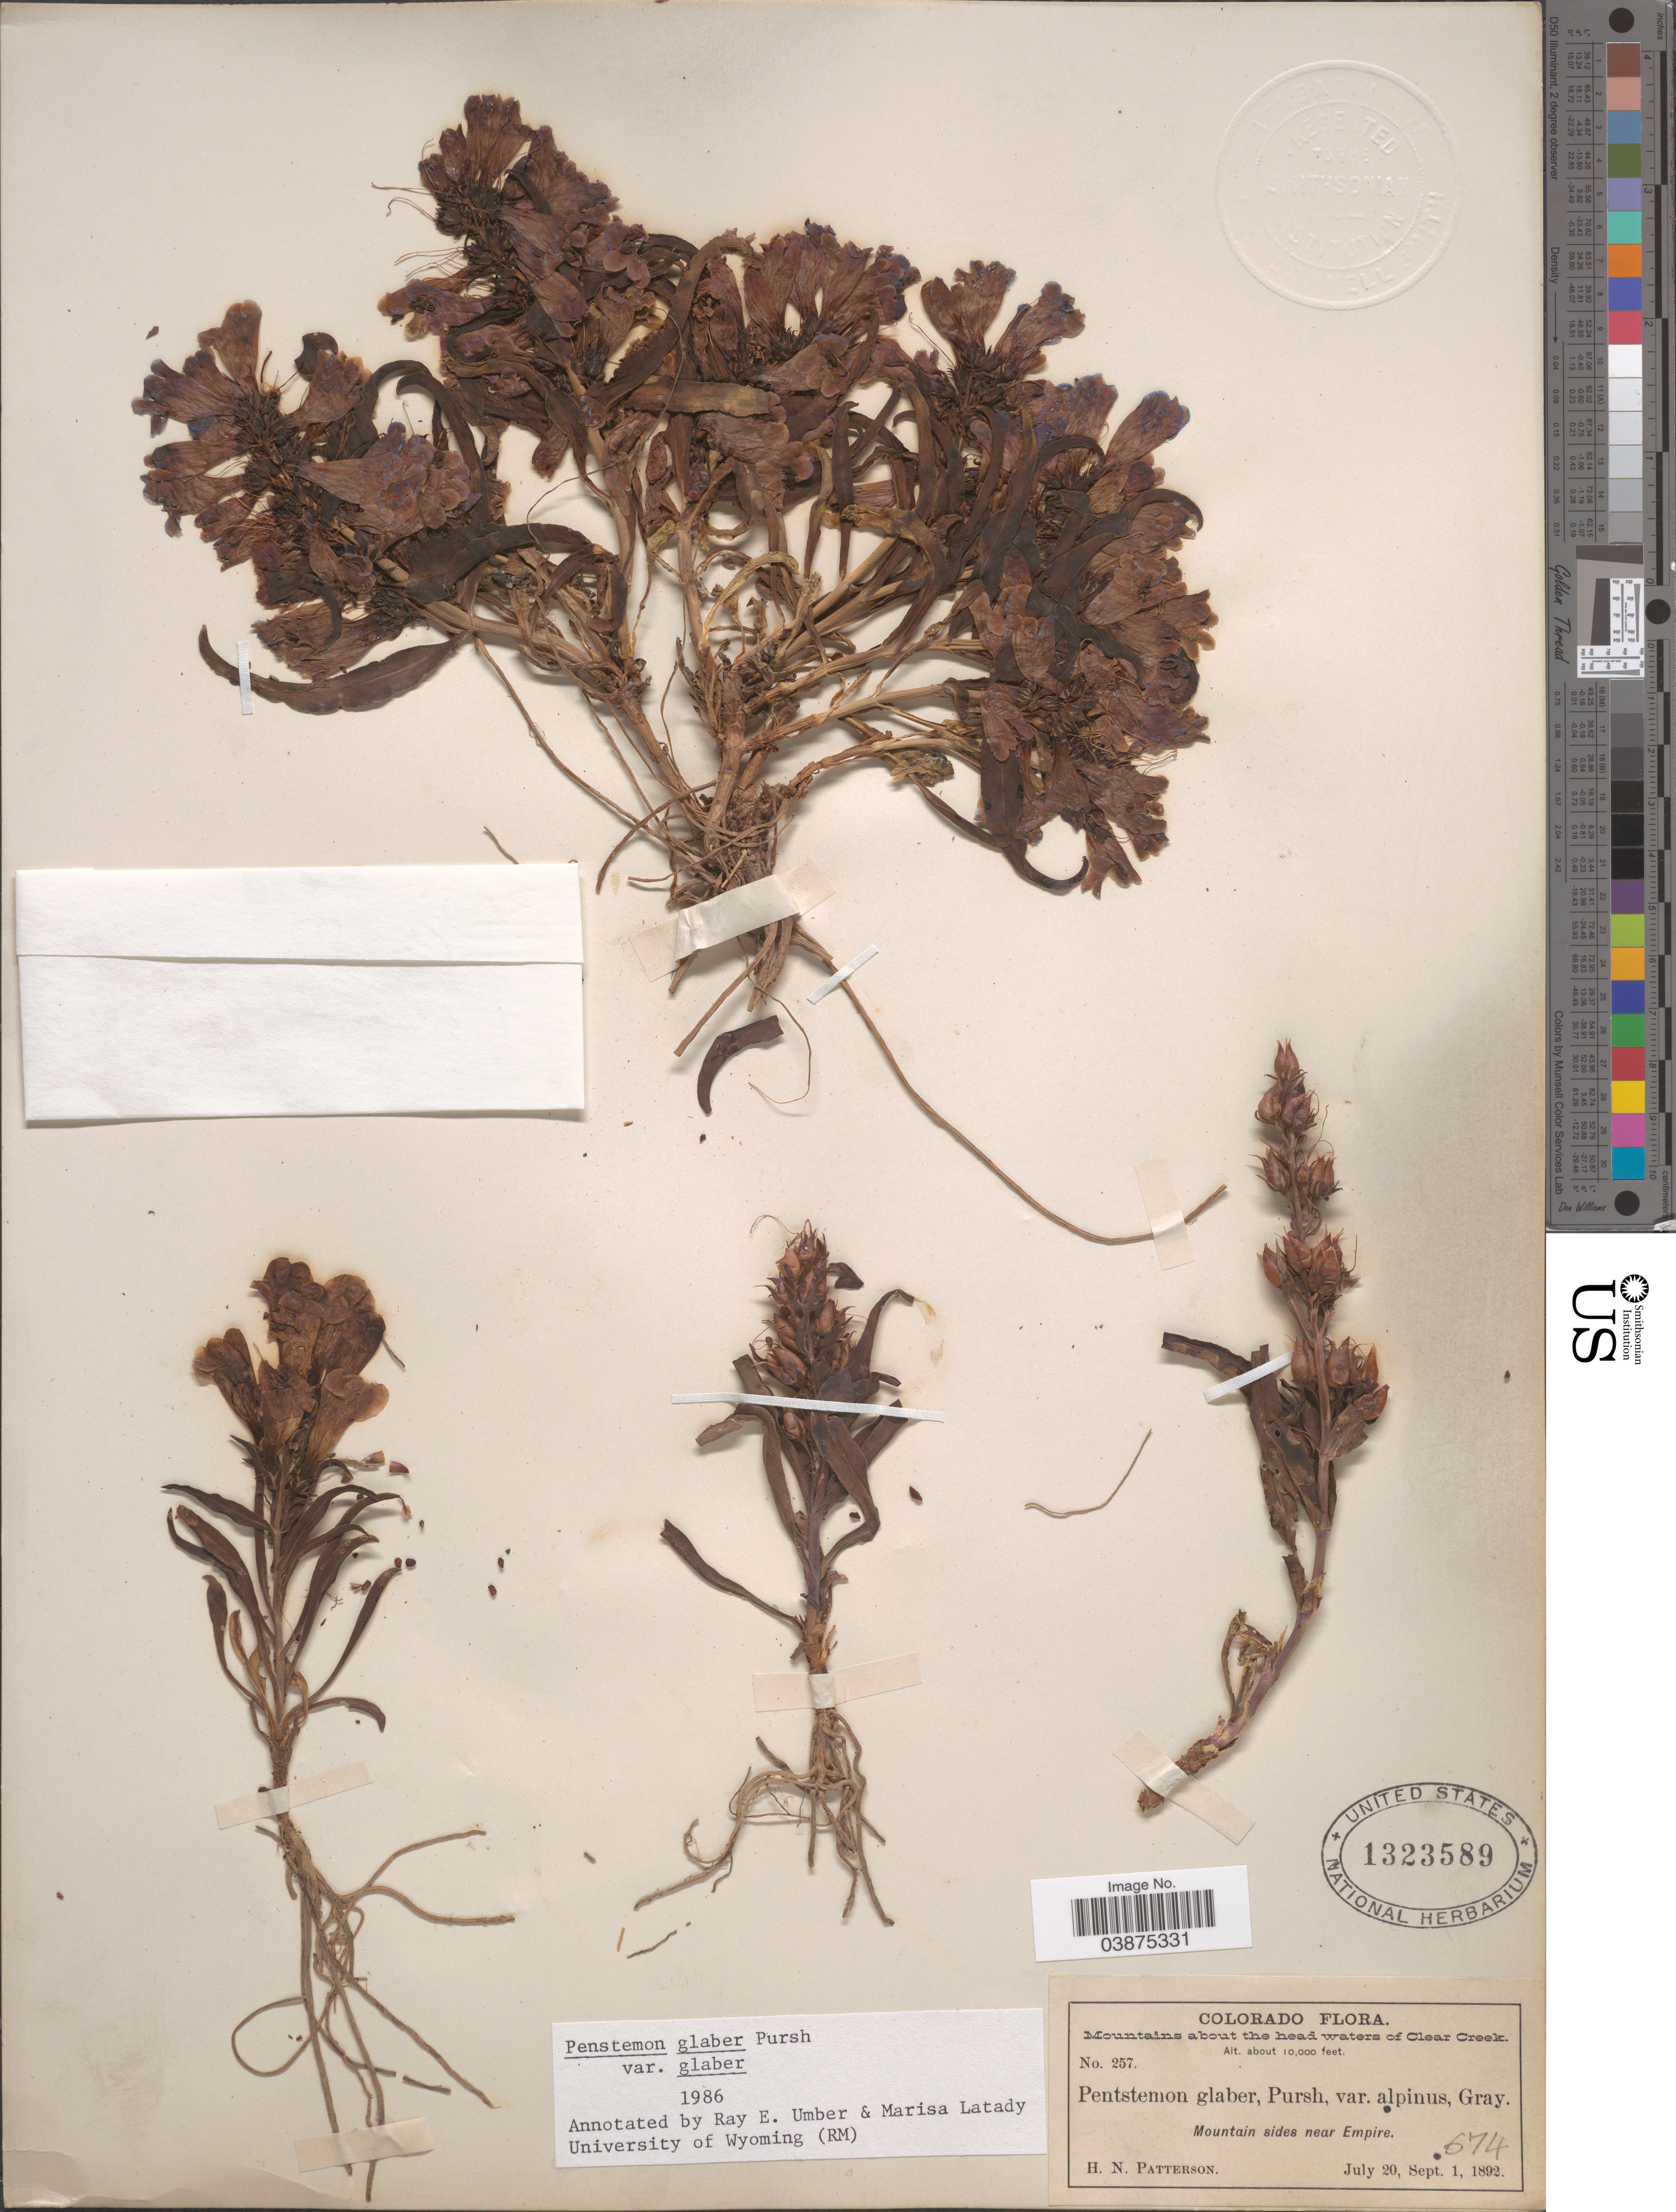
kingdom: Plantae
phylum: Tracheophyta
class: Magnoliopsida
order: Lamiales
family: Plantaginaceae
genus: Penstemon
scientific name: Penstemon glaber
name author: Pursh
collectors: H. N. Patterson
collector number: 257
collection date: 1892-07-20/1892-09-01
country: United States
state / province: Colorado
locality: Moutains about the head waters of Clear Creek. Mountain sides near Empire.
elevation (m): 3048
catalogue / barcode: US 1323589